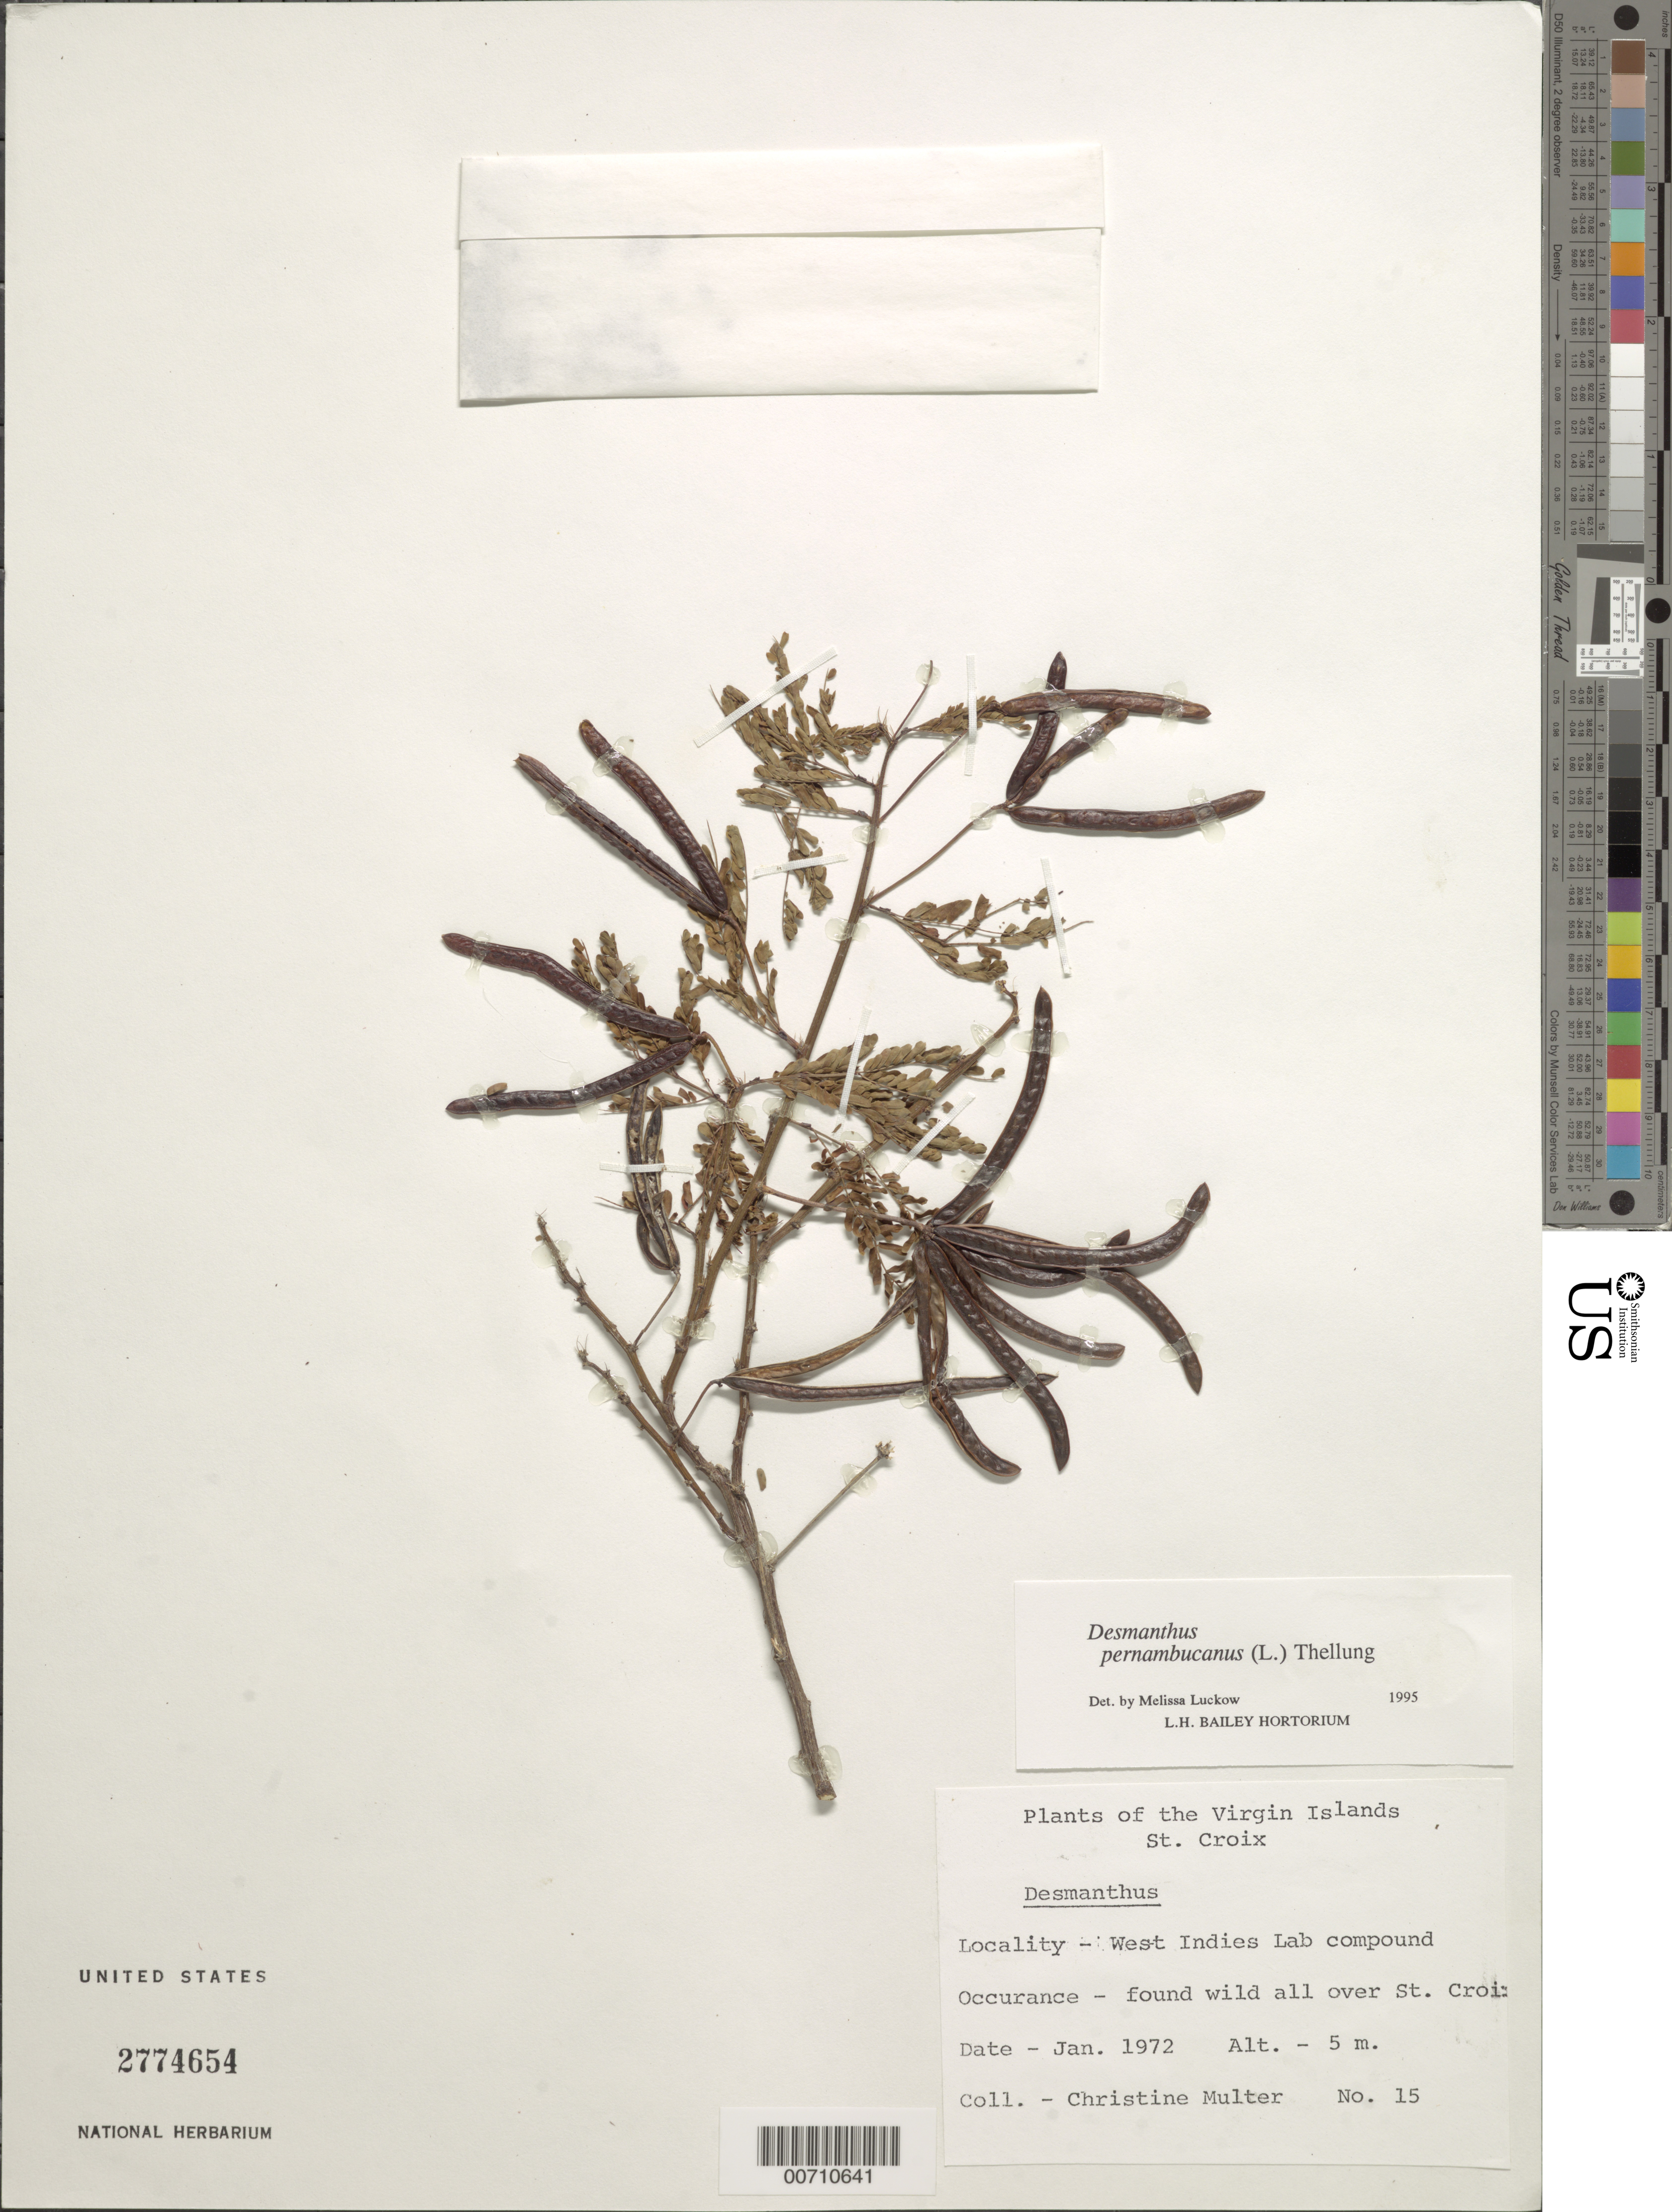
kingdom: Plantae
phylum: Tracheophyta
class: Magnoliopsida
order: Fabales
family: Fabaceae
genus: Desmanthus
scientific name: Desmanthus pernambucanus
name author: (L.) Thell.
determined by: Luckow, M. A.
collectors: C. Multer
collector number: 15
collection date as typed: Jan 1972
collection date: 1972-01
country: U.S. Virgin Islands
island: St. Croix Island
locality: West Indies Lab. Compound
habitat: All over Island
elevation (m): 5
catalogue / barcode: US 2774654